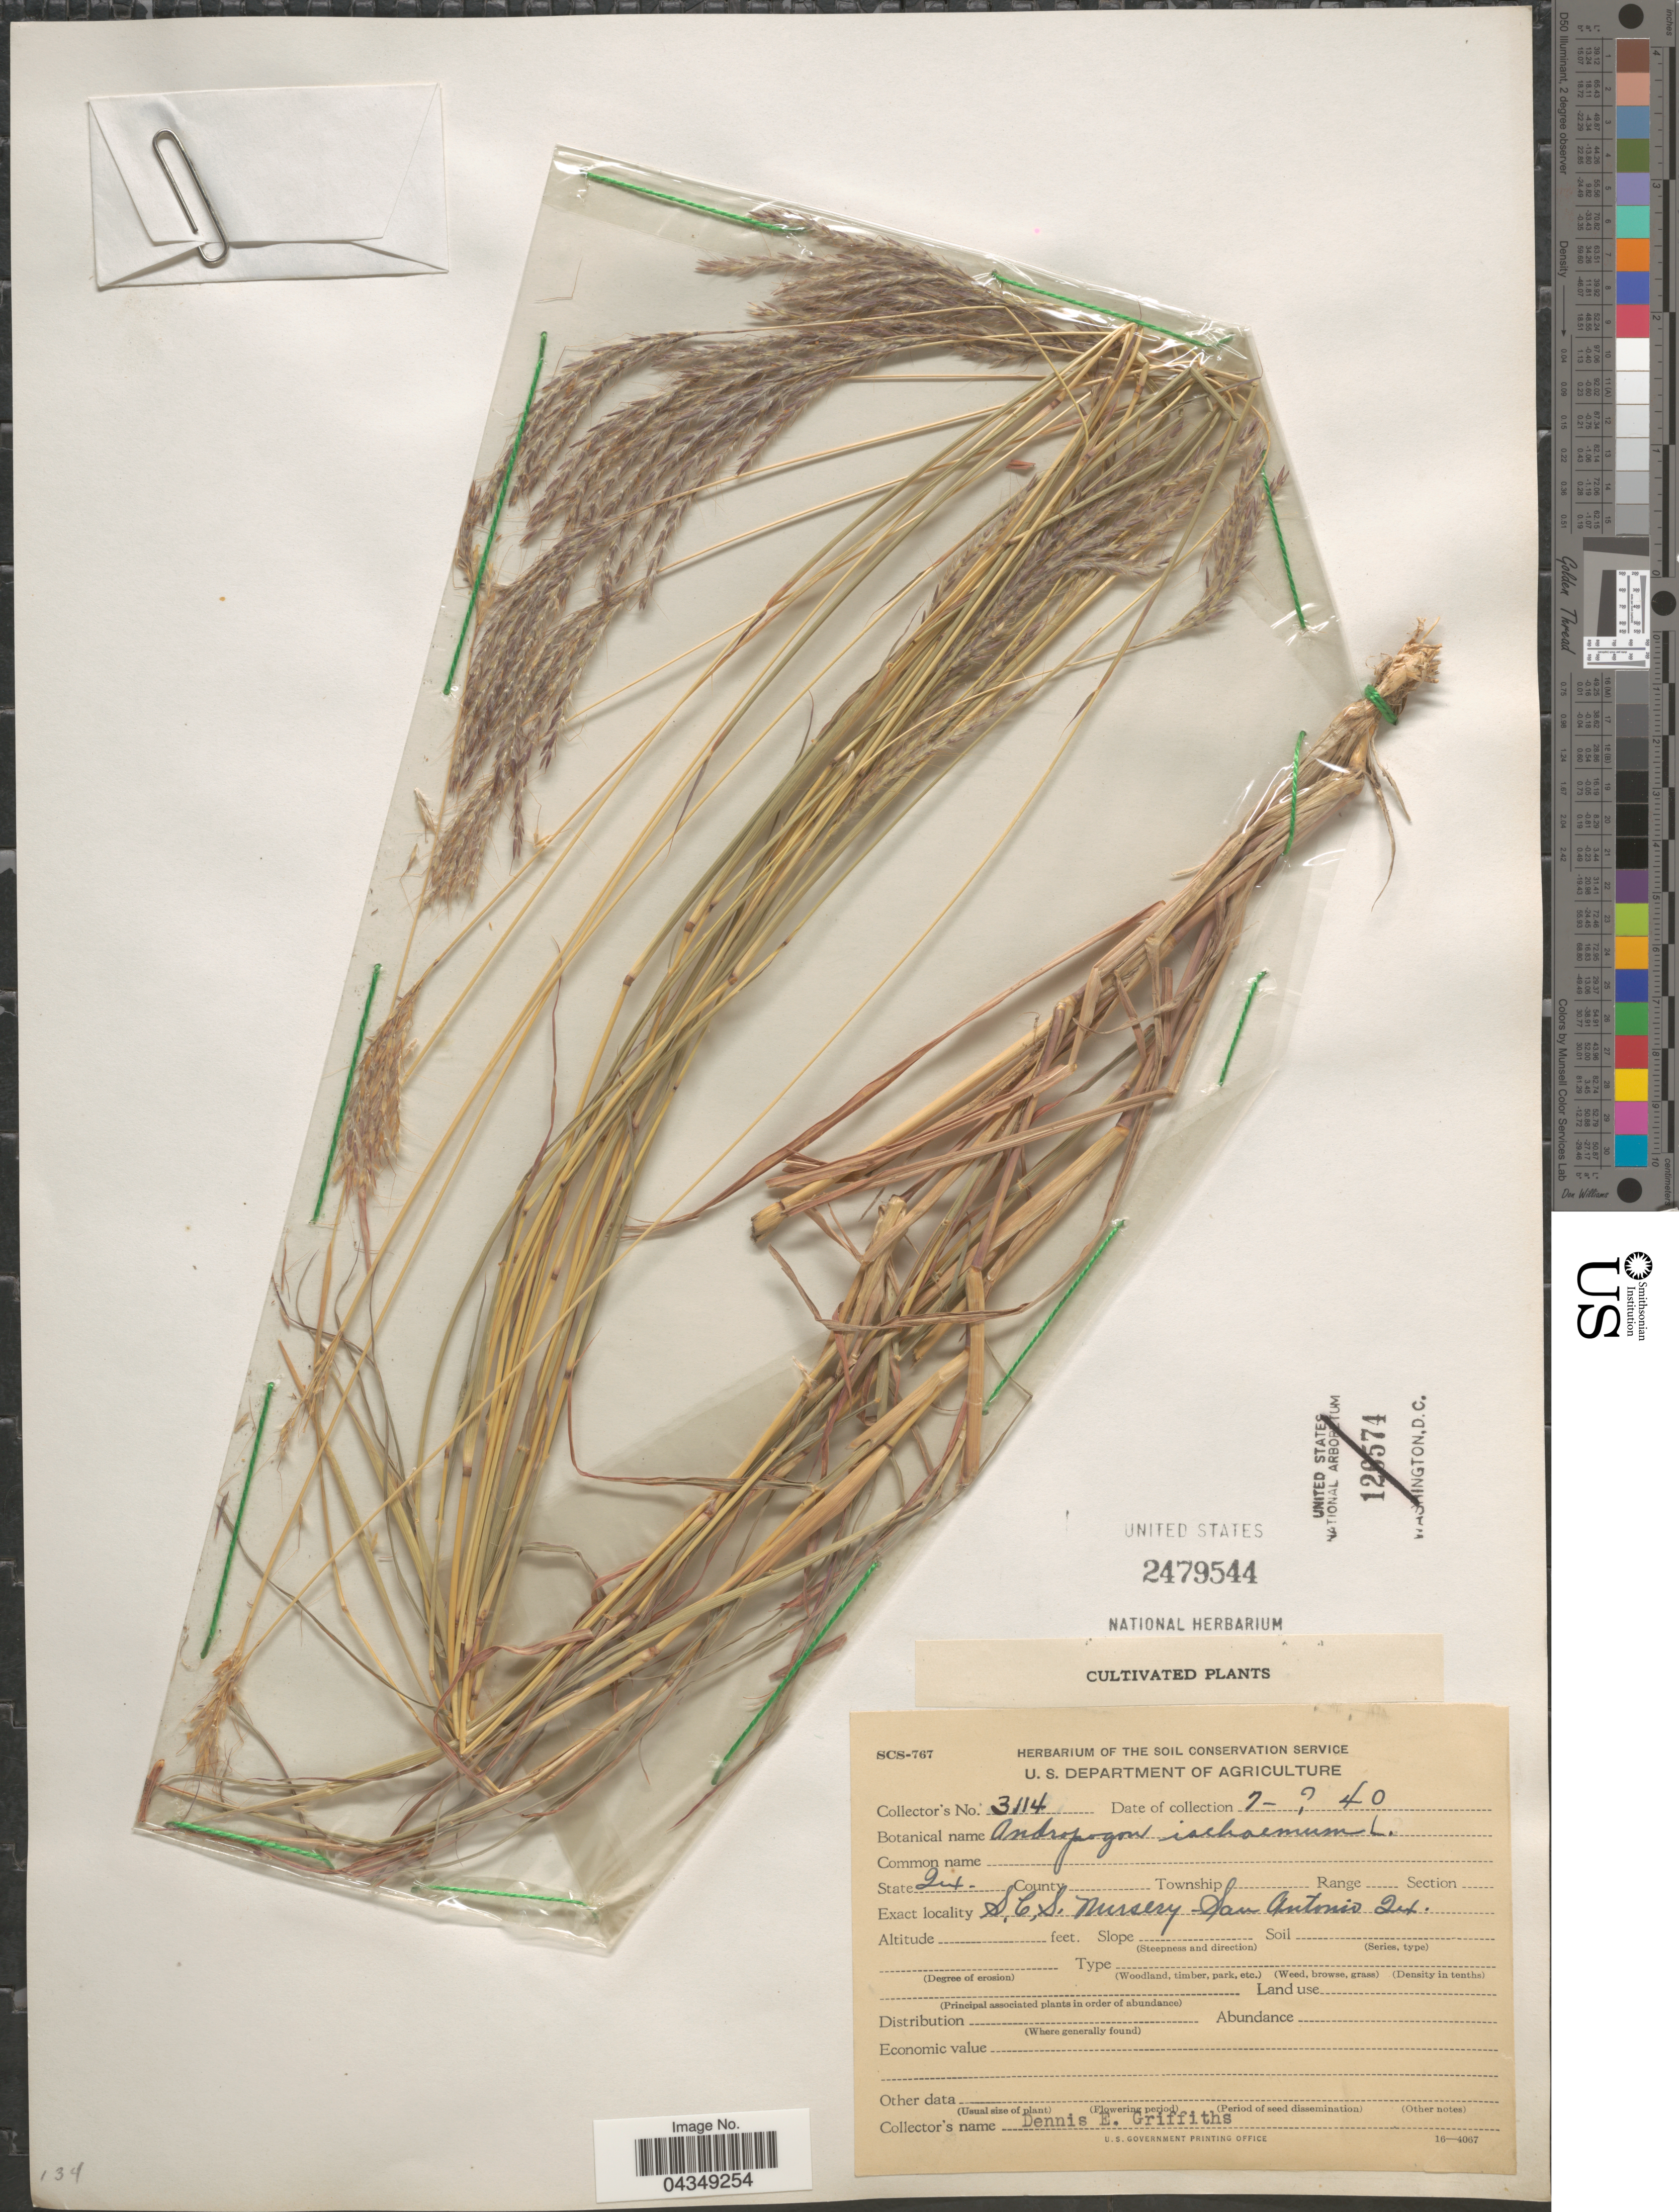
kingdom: Plantae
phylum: Tracheophyta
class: Liliopsida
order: Poales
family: Poaceae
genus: Bothriochloa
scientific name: Bothriochloa ischaemum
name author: (L.) Keng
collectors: D. Griffiths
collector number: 3114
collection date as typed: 7-?40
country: United States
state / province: Texas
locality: S.C.S. Nursery San Antonio.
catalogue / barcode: US 2479544